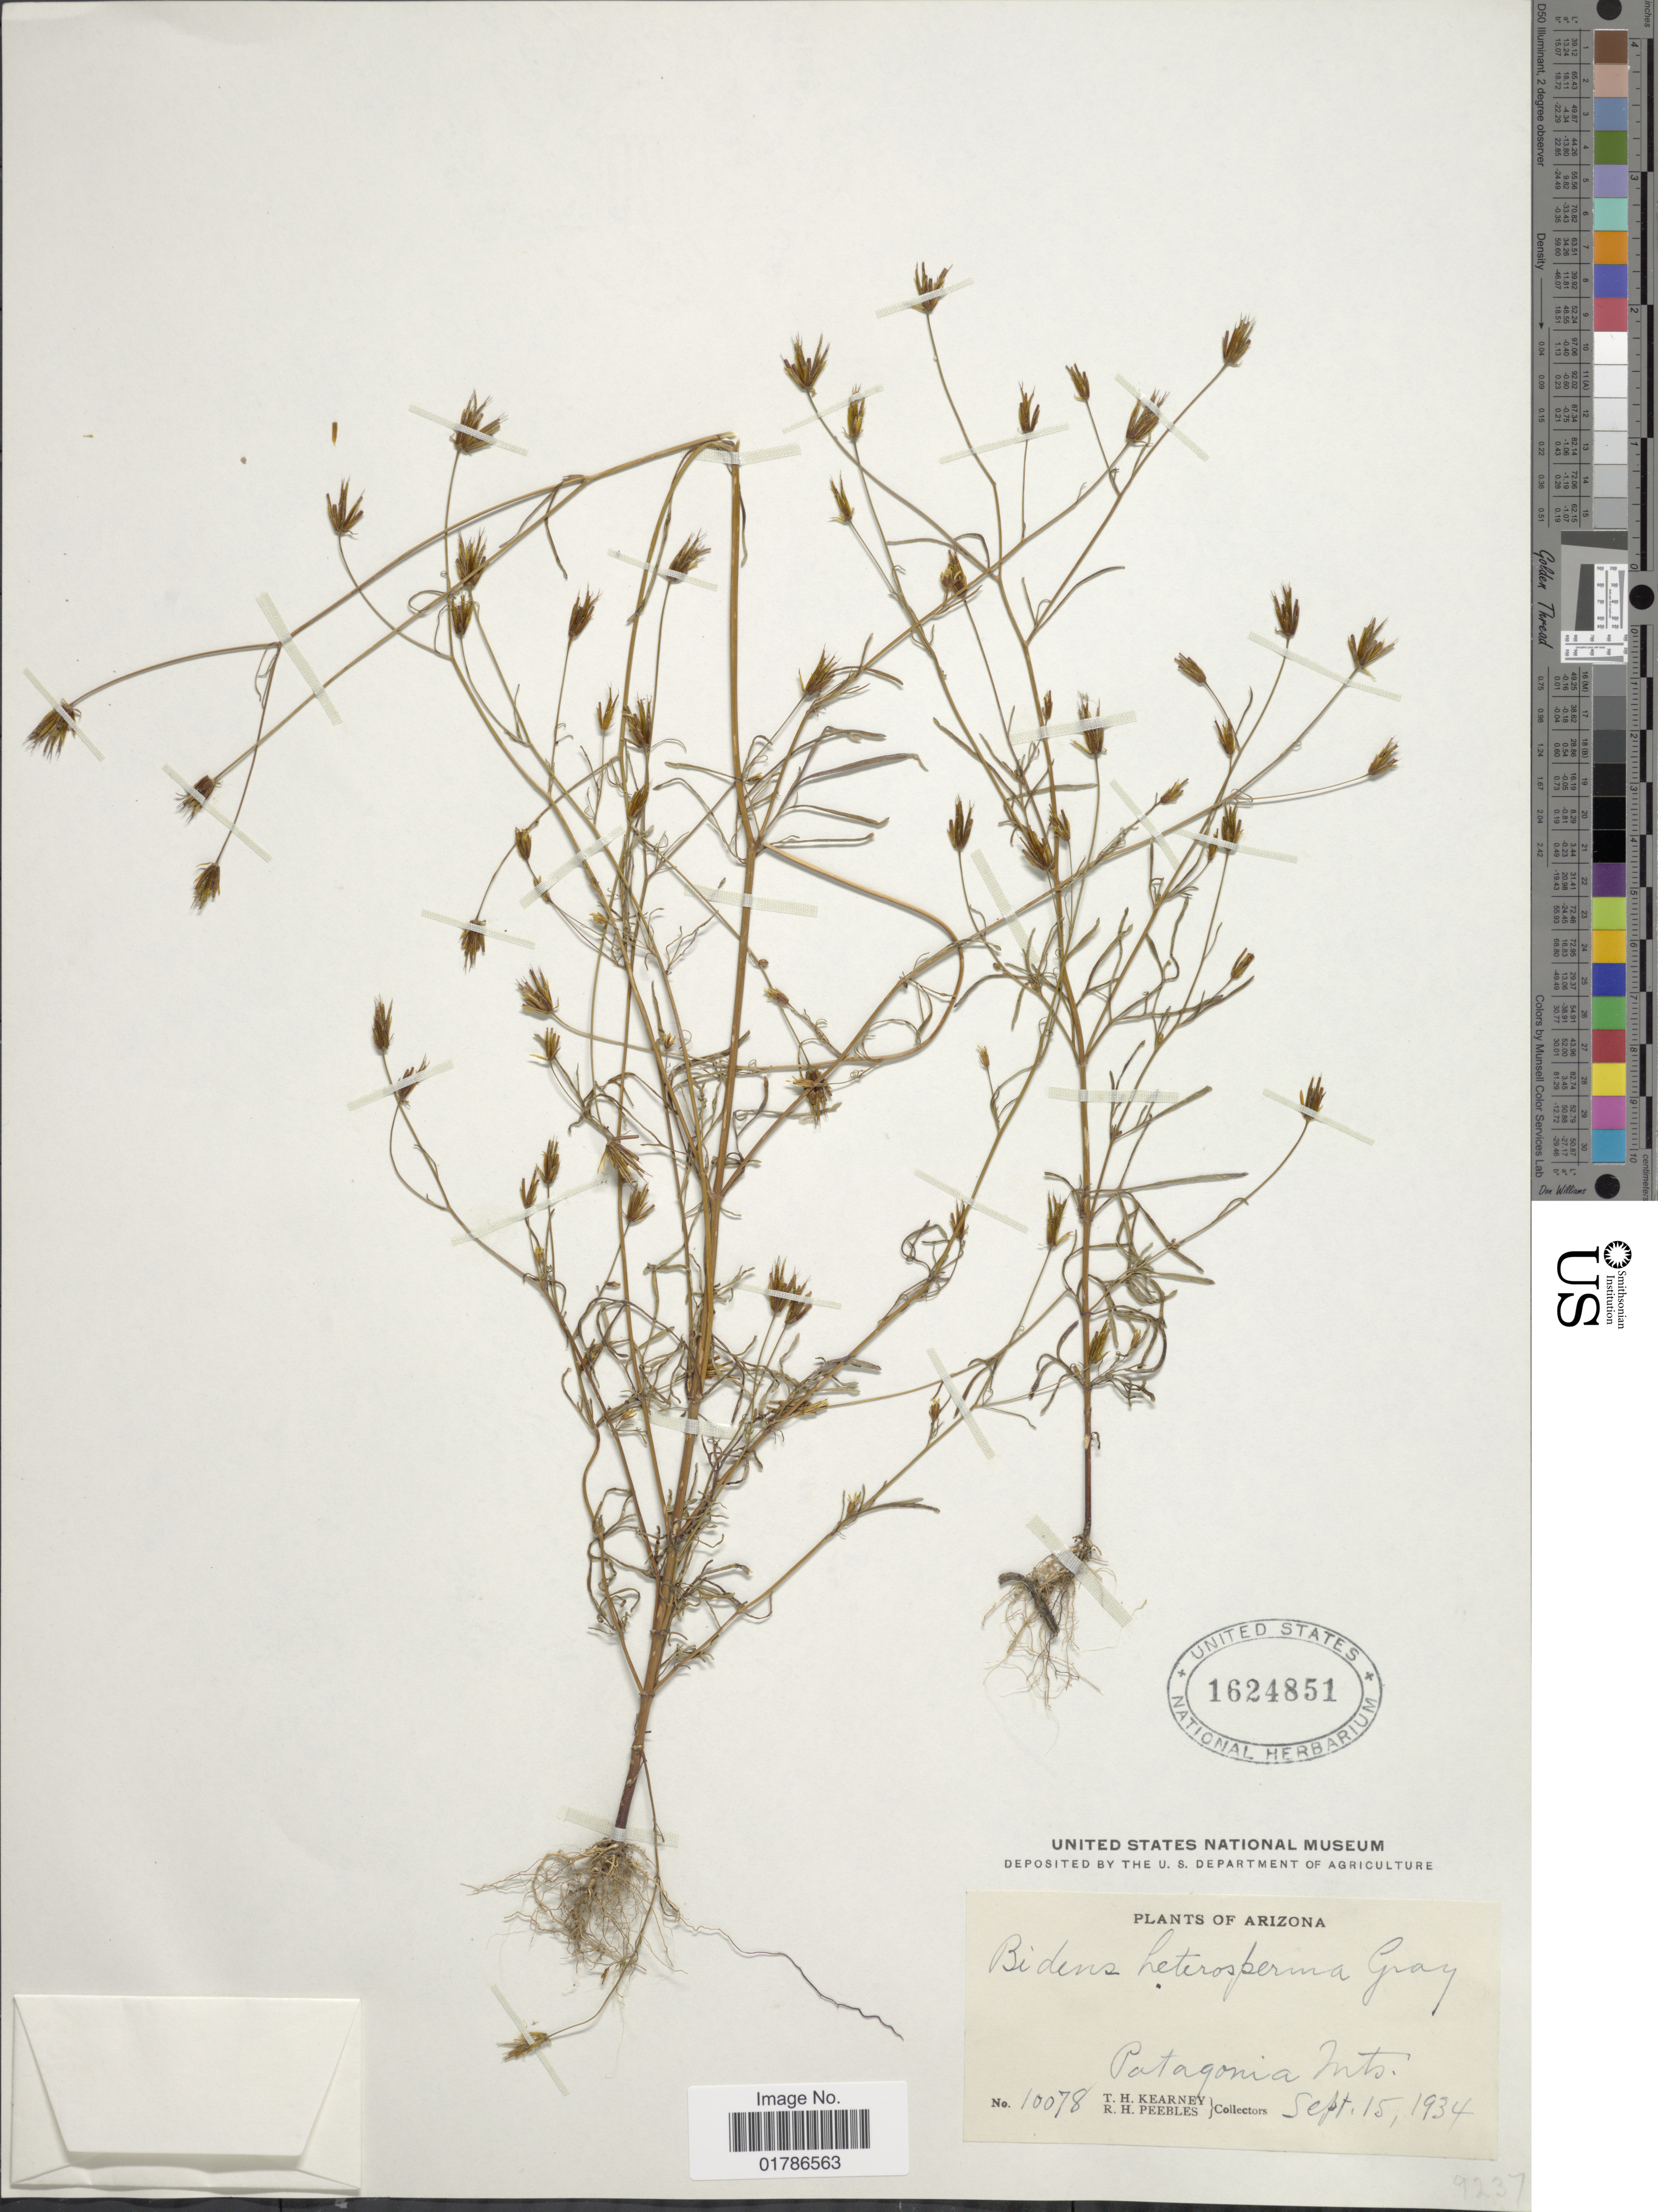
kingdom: Plantae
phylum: Tracheophyta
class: Magnoliopsida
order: Asterales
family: Asteraceae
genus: Bidens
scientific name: Bidens heterosperma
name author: A. Gray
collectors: T. H. Kearney & R. H. Peebles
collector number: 10078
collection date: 1934-09-15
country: United States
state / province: Arizona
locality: Patagomia Mts.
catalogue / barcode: US 1624851